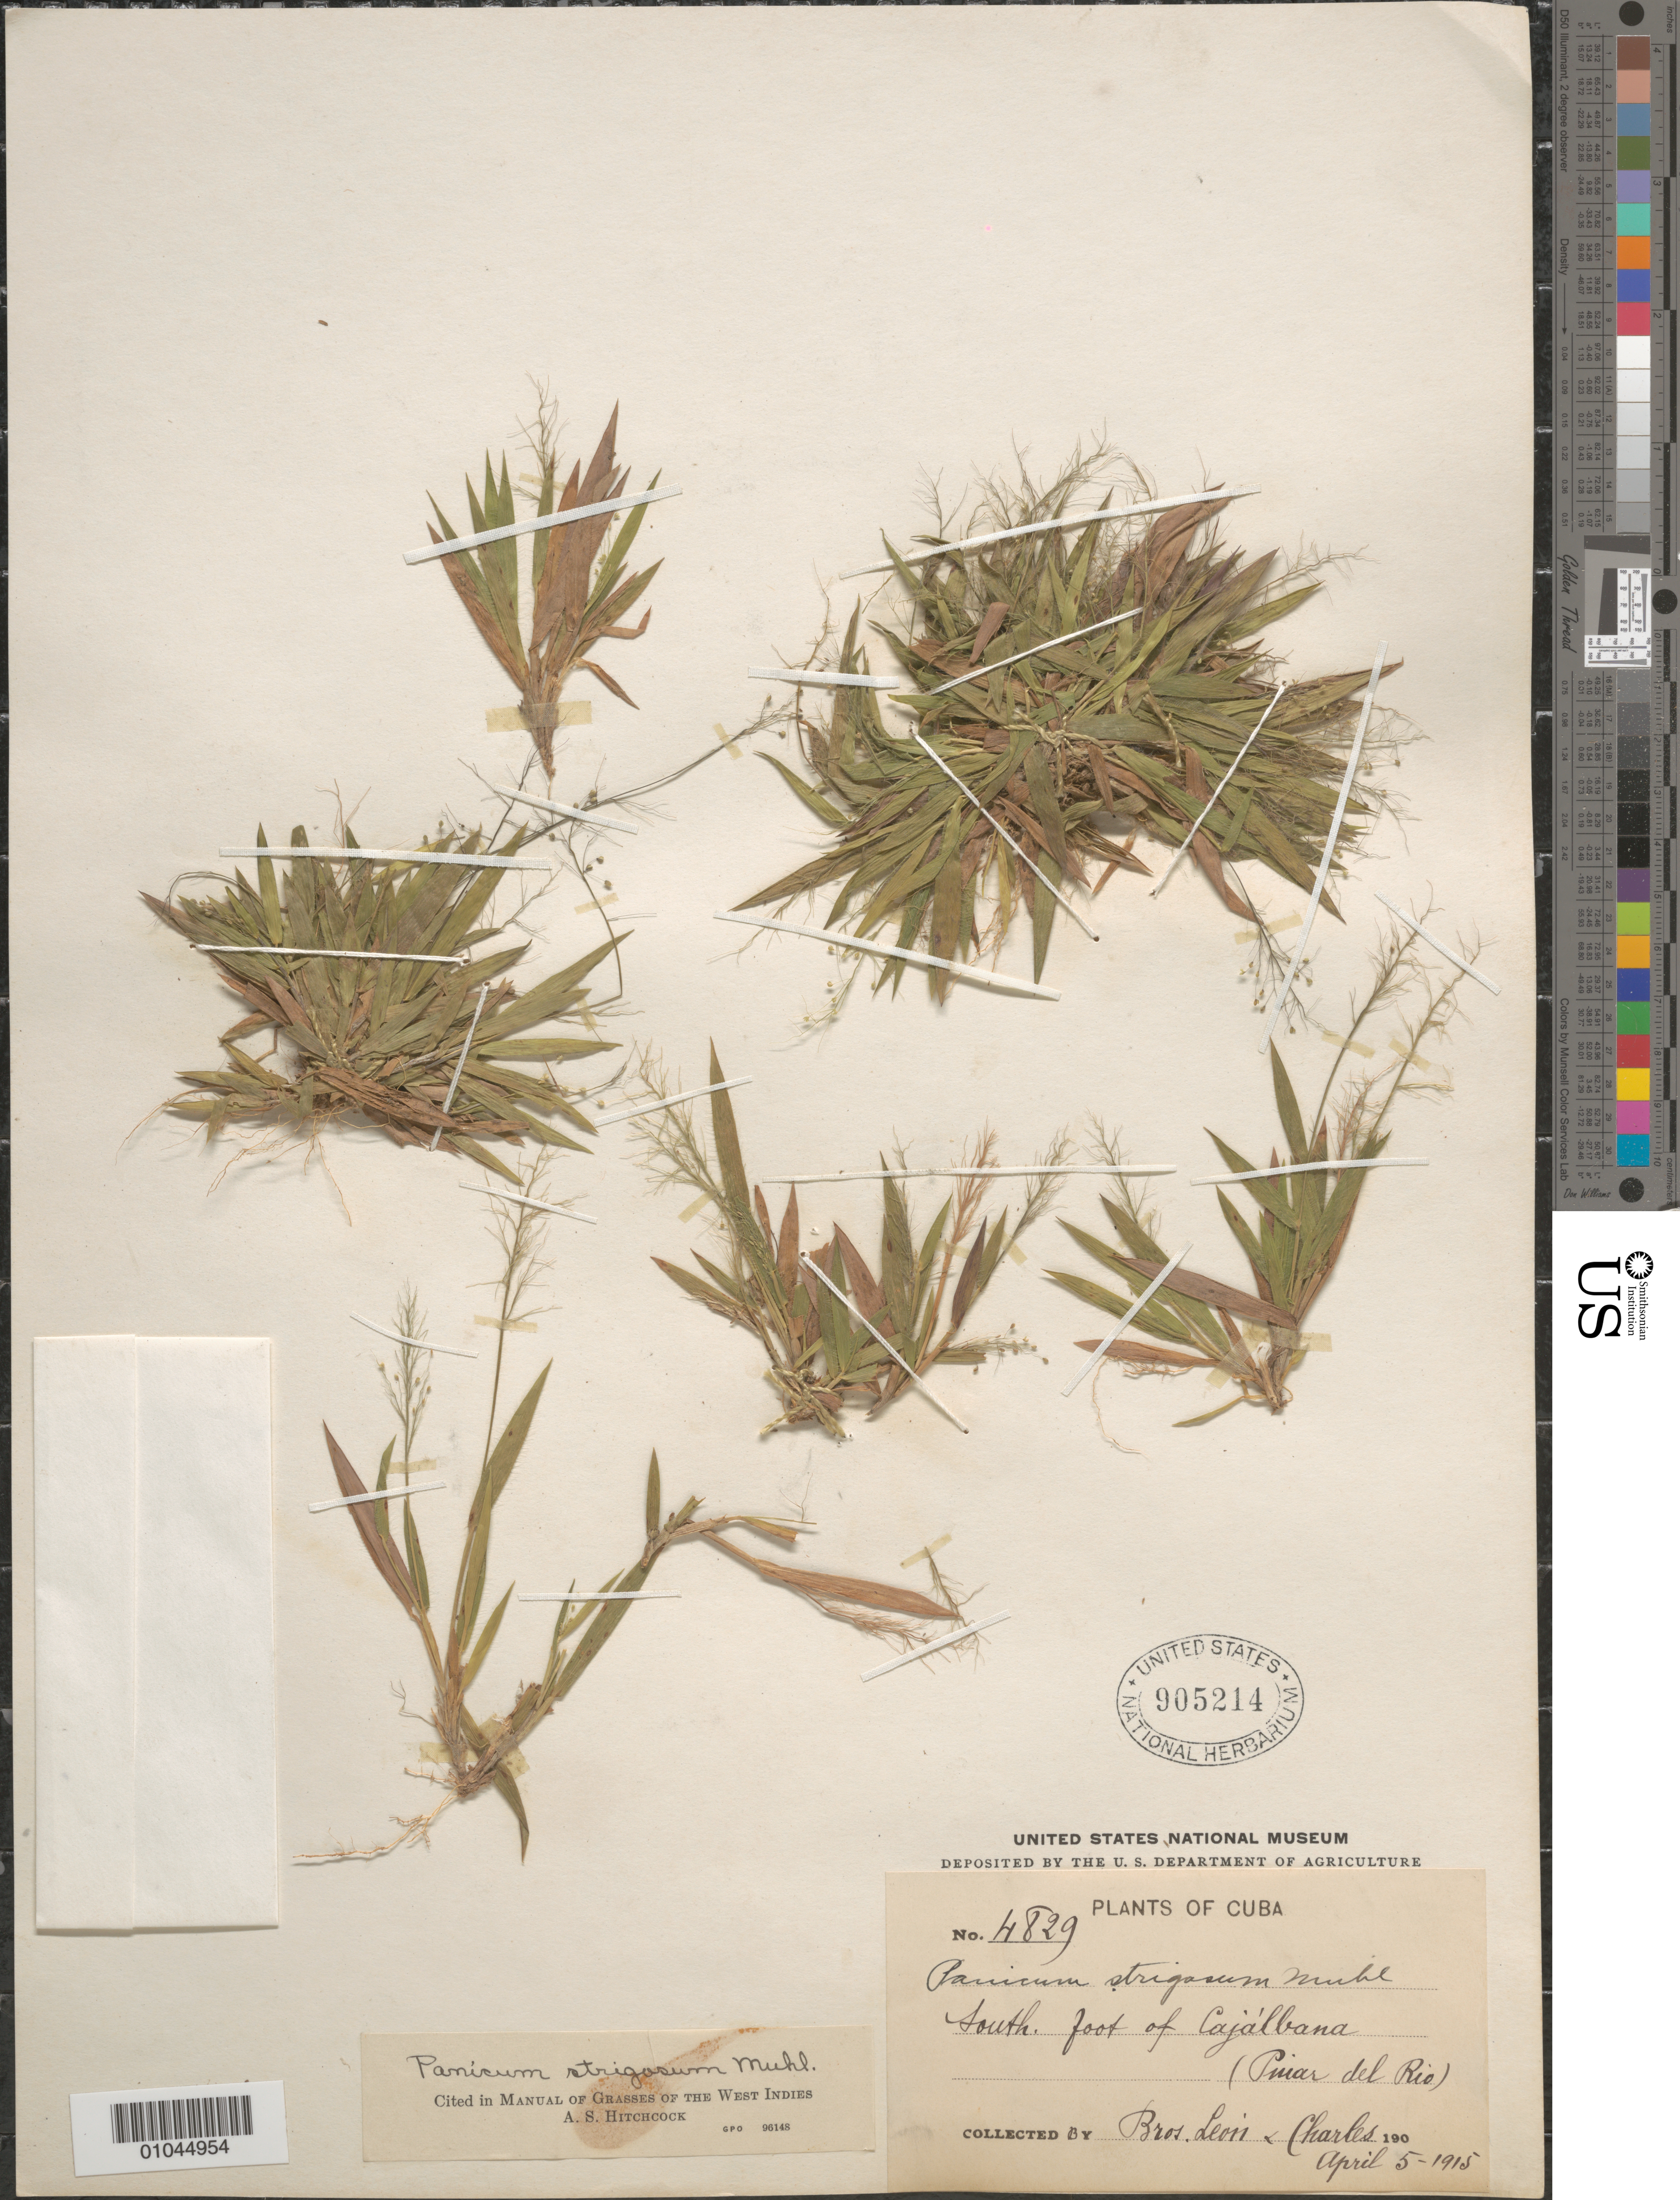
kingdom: Plantae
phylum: Tracheophyta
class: Liliopsida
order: Poales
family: Poaceae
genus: Panicum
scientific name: Panicum strigosum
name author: Muhl. ex Elliott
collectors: Bro. León & B. Charles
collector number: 4829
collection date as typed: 05 Apr 1915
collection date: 1915-04-05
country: Cuba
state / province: Pinar del Rio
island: Cuba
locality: South foot of Cajalbana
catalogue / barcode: US 905214